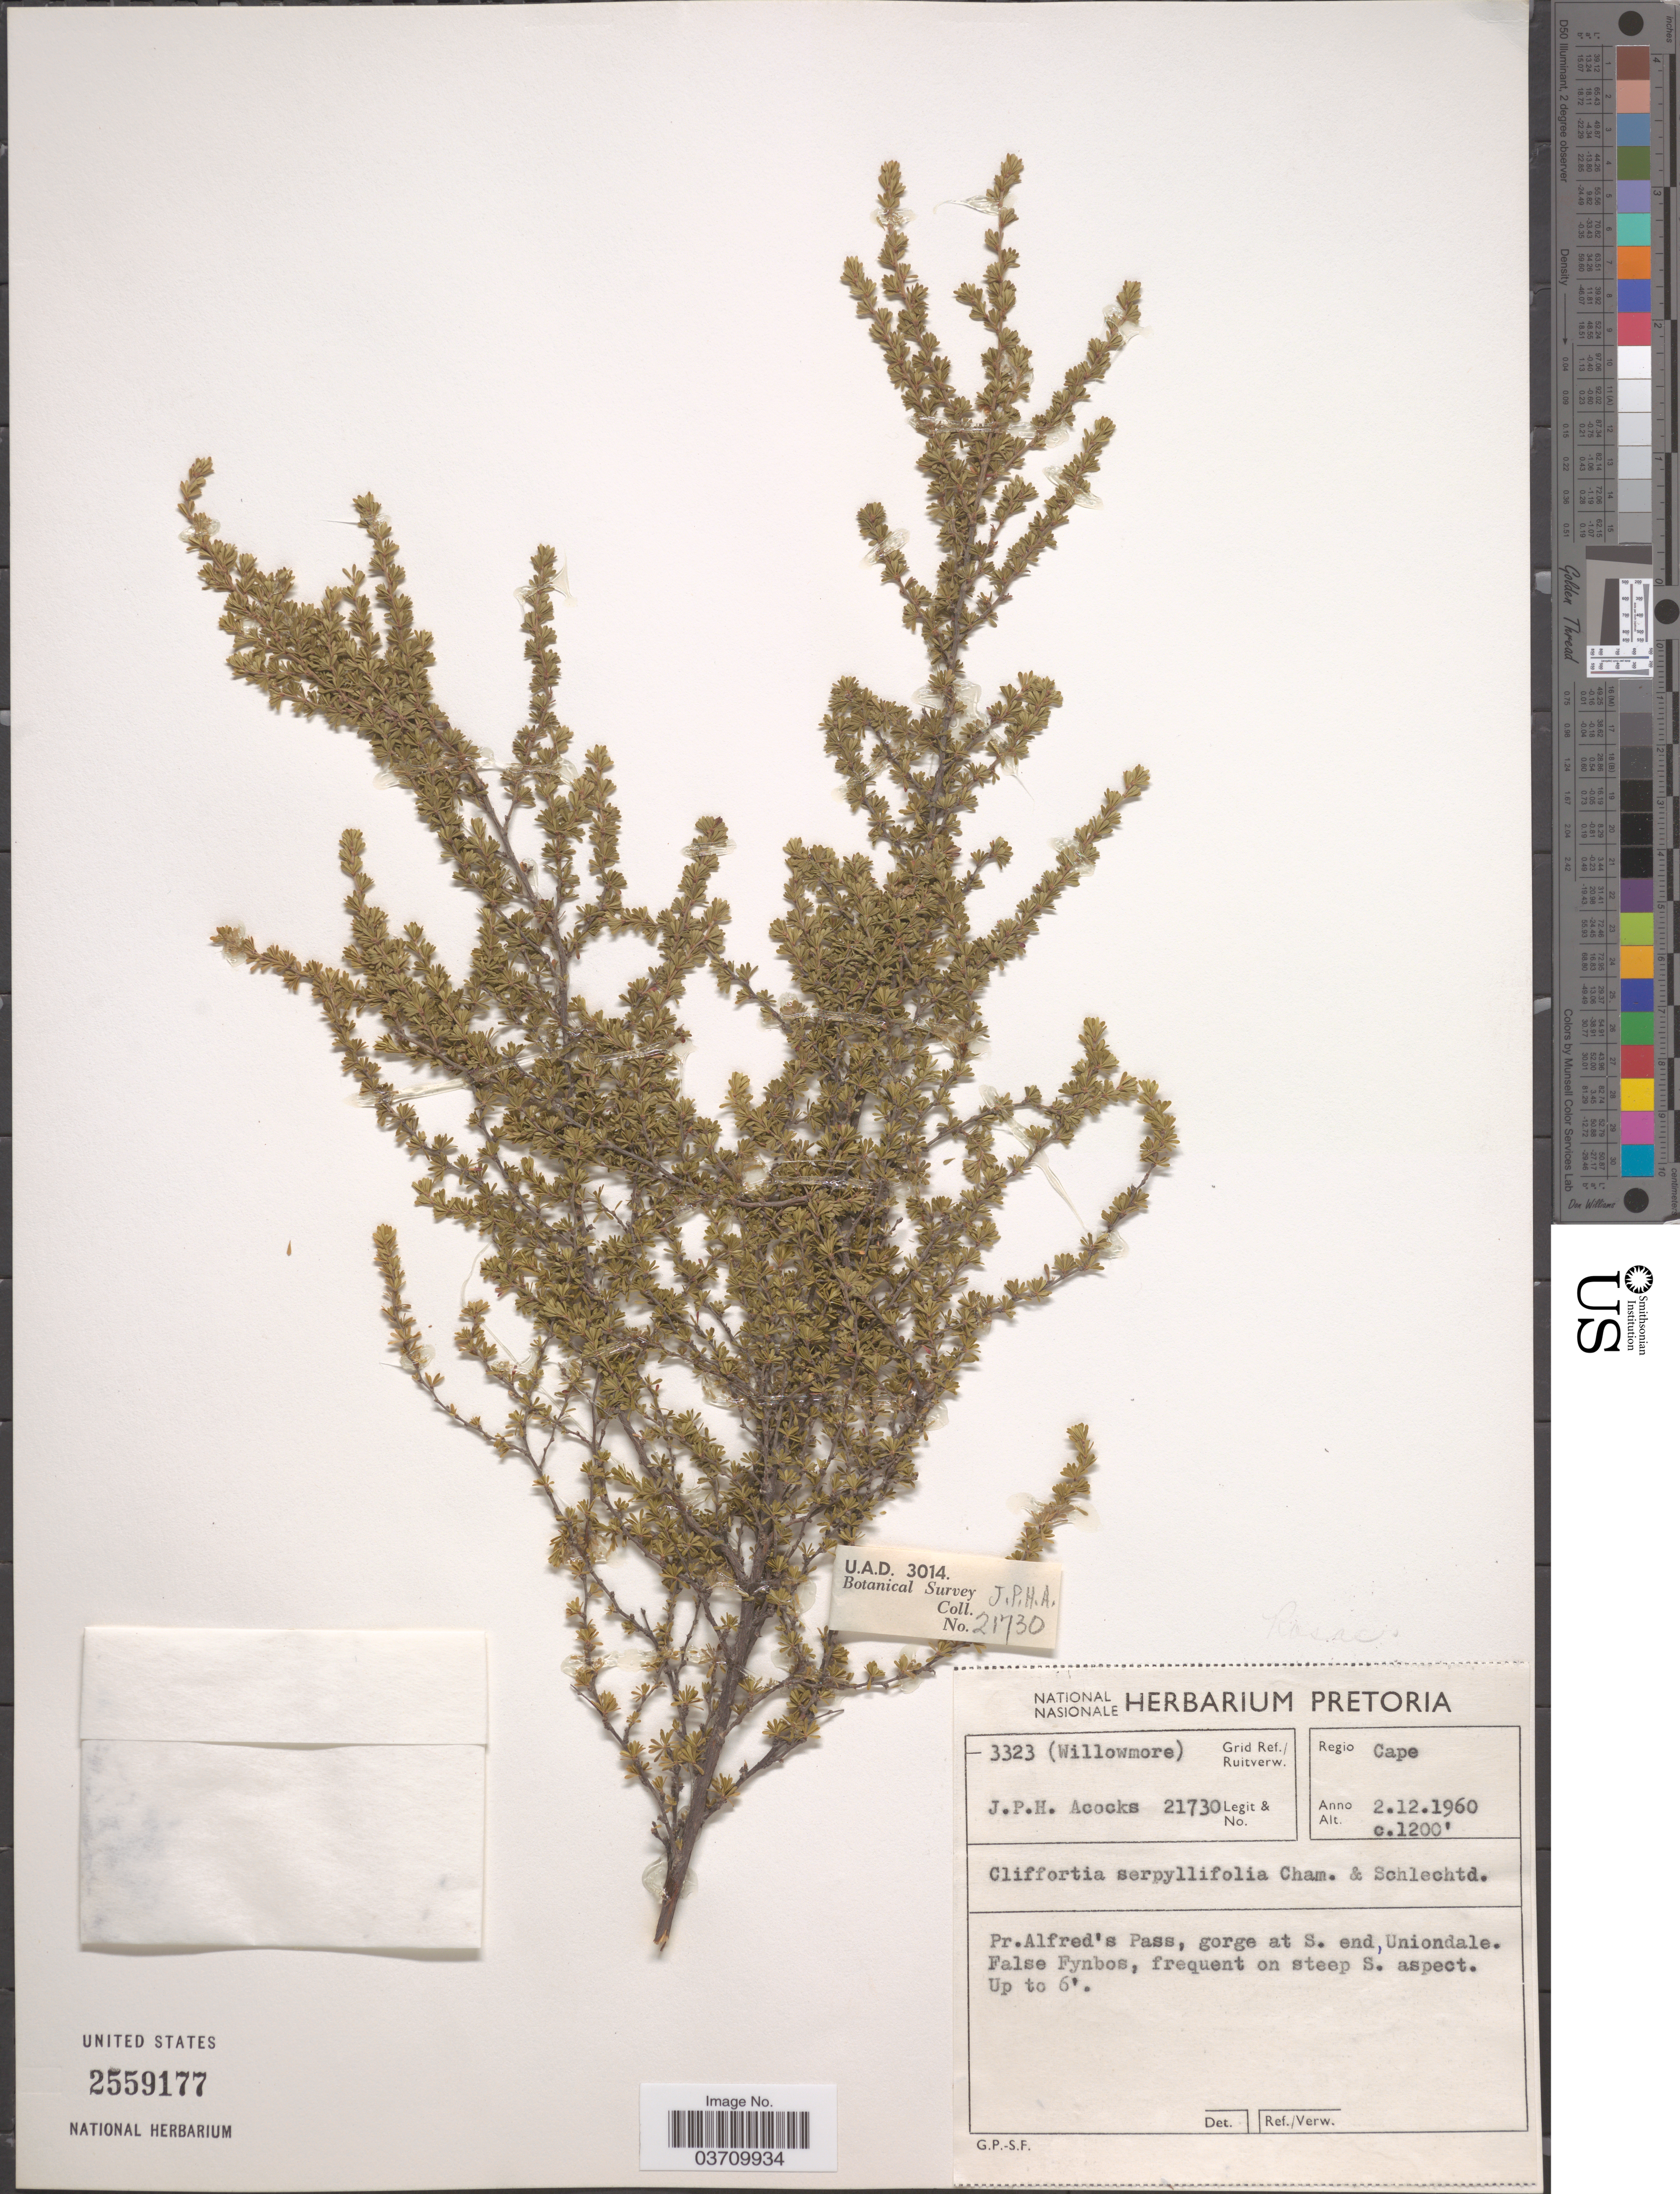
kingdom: Plantae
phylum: Tracheophyta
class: Magnoliopsida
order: Rosales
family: Rosaceae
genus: Cliffortia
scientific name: Cliffortia serpyllifolia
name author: Cham. & Schltdl.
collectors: J. P. Acocks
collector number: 21730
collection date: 1960-12-02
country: South Africa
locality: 3323 (Willowmore) Grid Ref./ Ruitverw. Regio Cape. Pr. Alfred's Pass, gorge at S. end, Uniondale. False Fynbos. S. aspect.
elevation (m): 366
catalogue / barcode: US 2559177